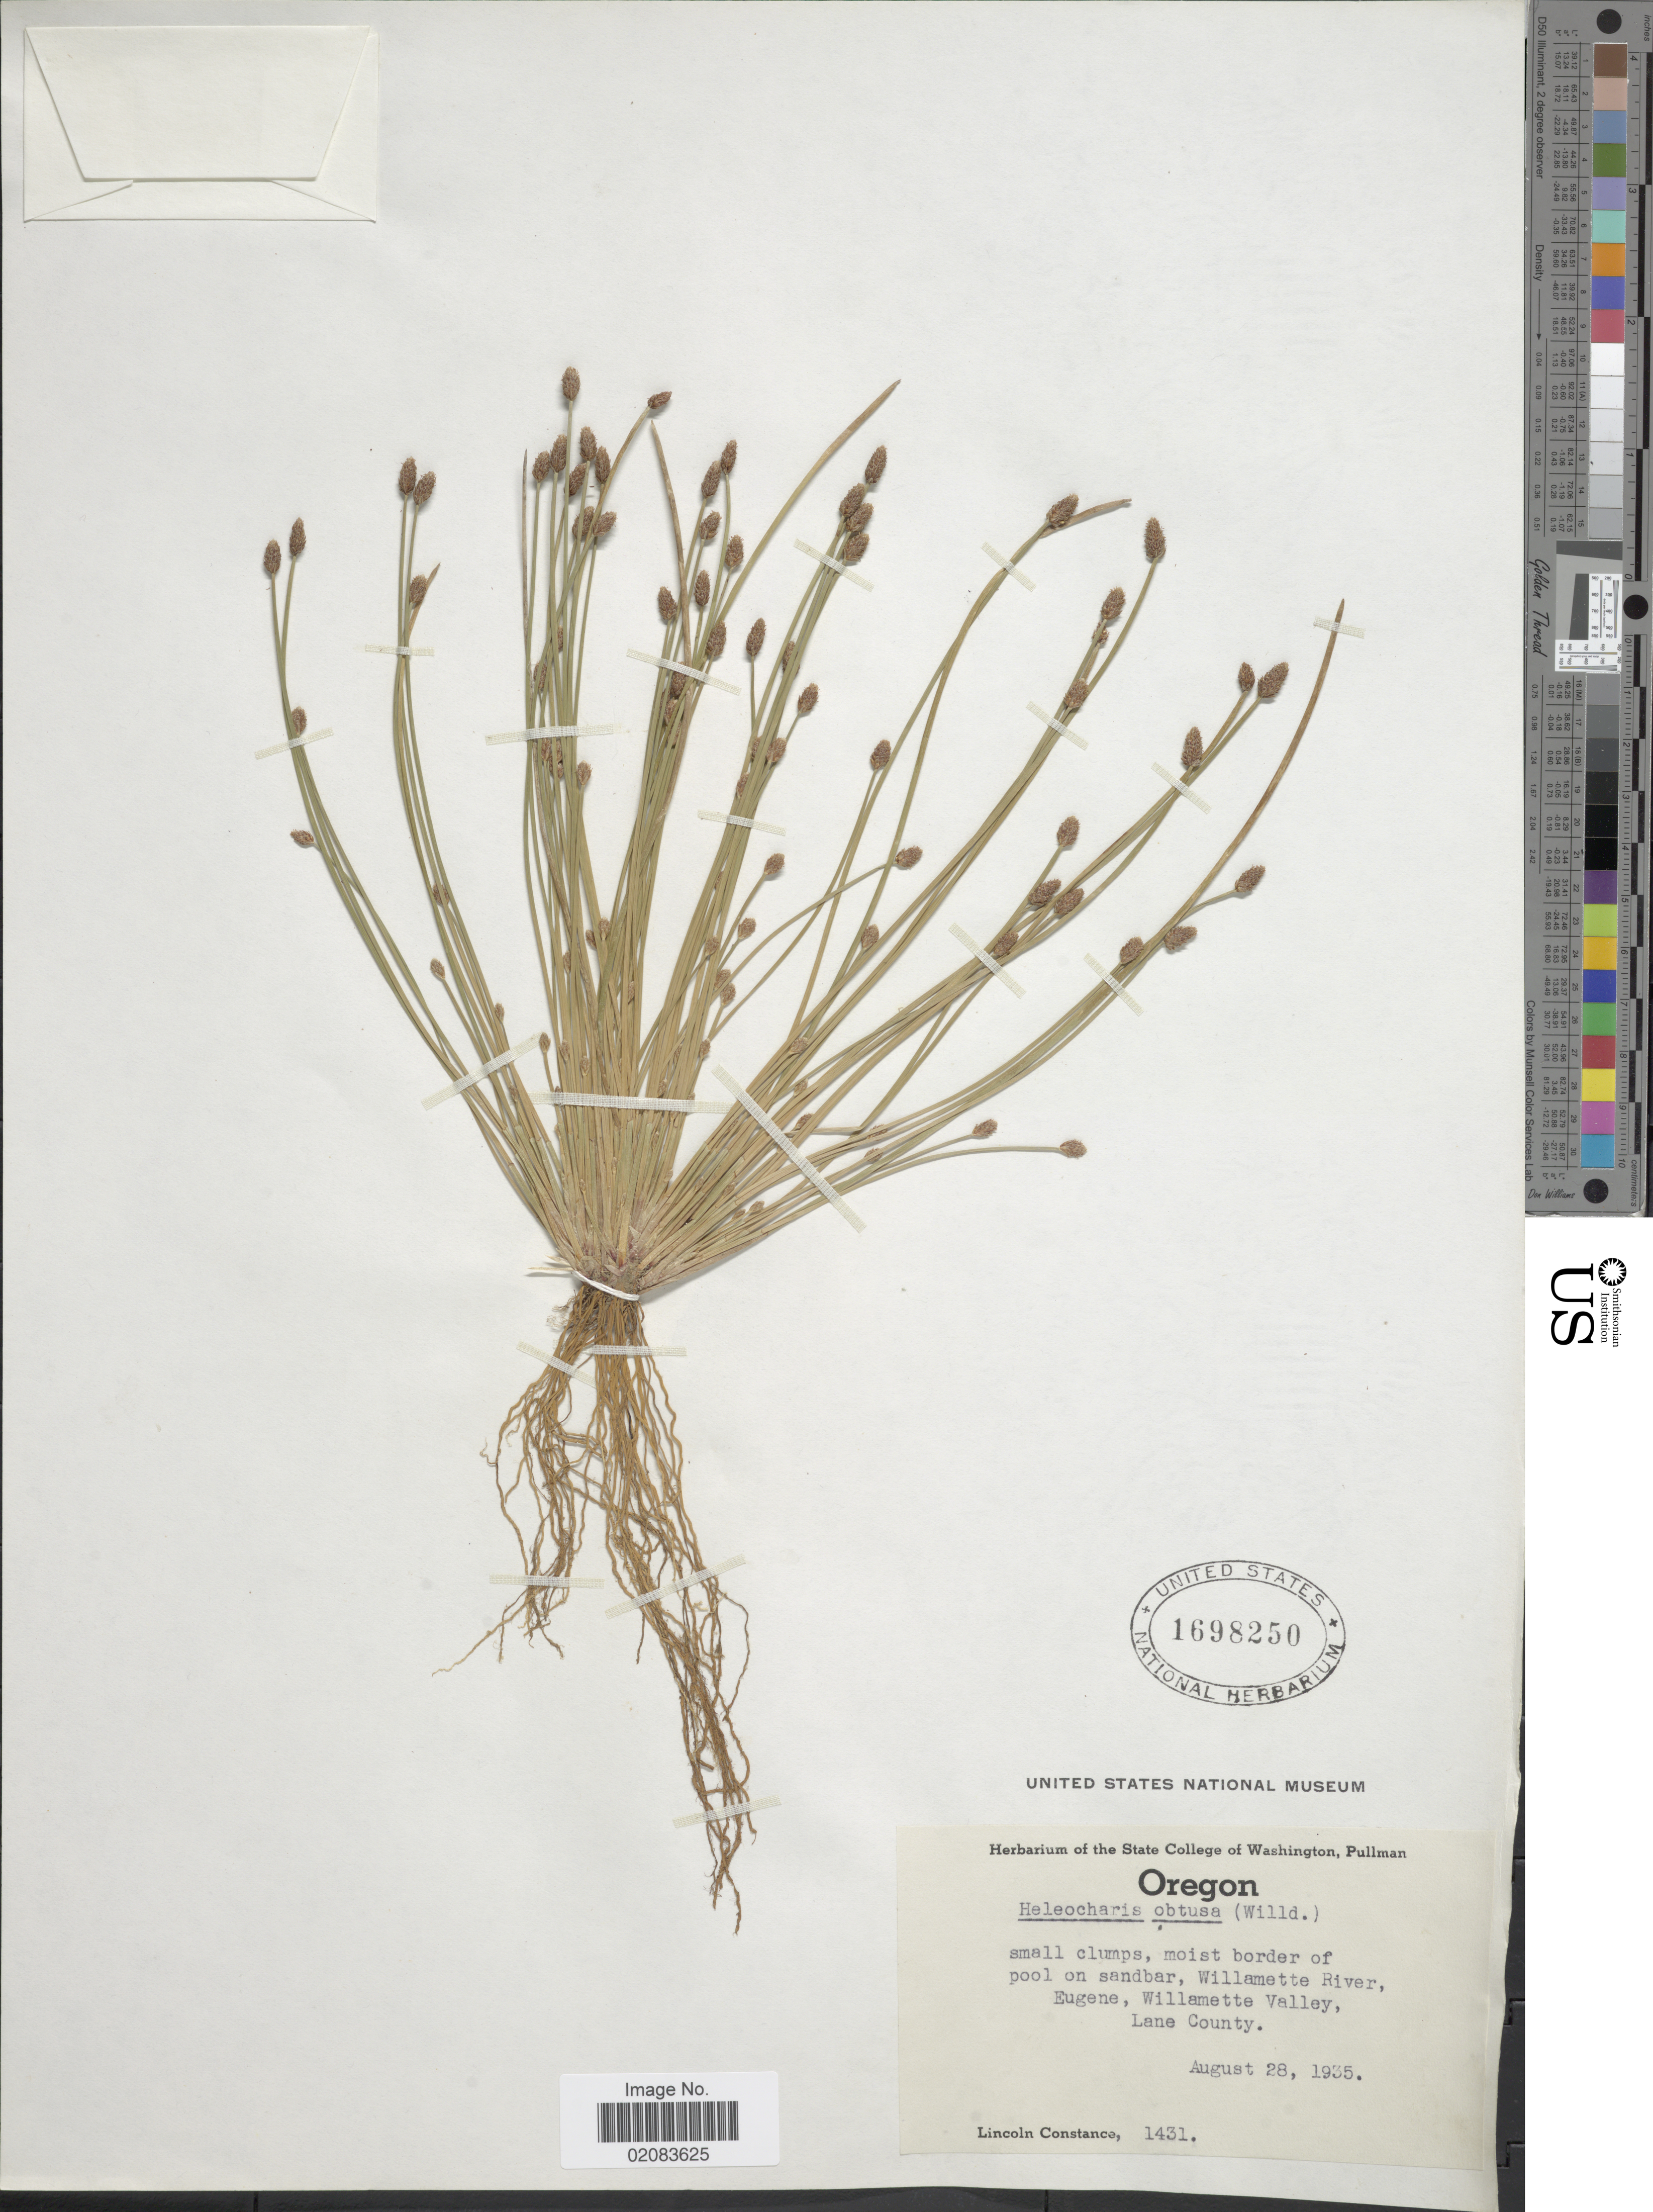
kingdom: Plantae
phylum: Tracheophyta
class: Liliopsida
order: Poales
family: Cyperaceae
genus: Eleocharis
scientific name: Eleocharis obtusa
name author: (Willd.) Schult.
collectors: L. Constance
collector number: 1431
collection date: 1935-08-28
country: United States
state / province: Oregon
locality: Moist border of pool on sandbar, Willamette River, Eugene, Willamette Valley, Lane County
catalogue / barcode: US 1698250